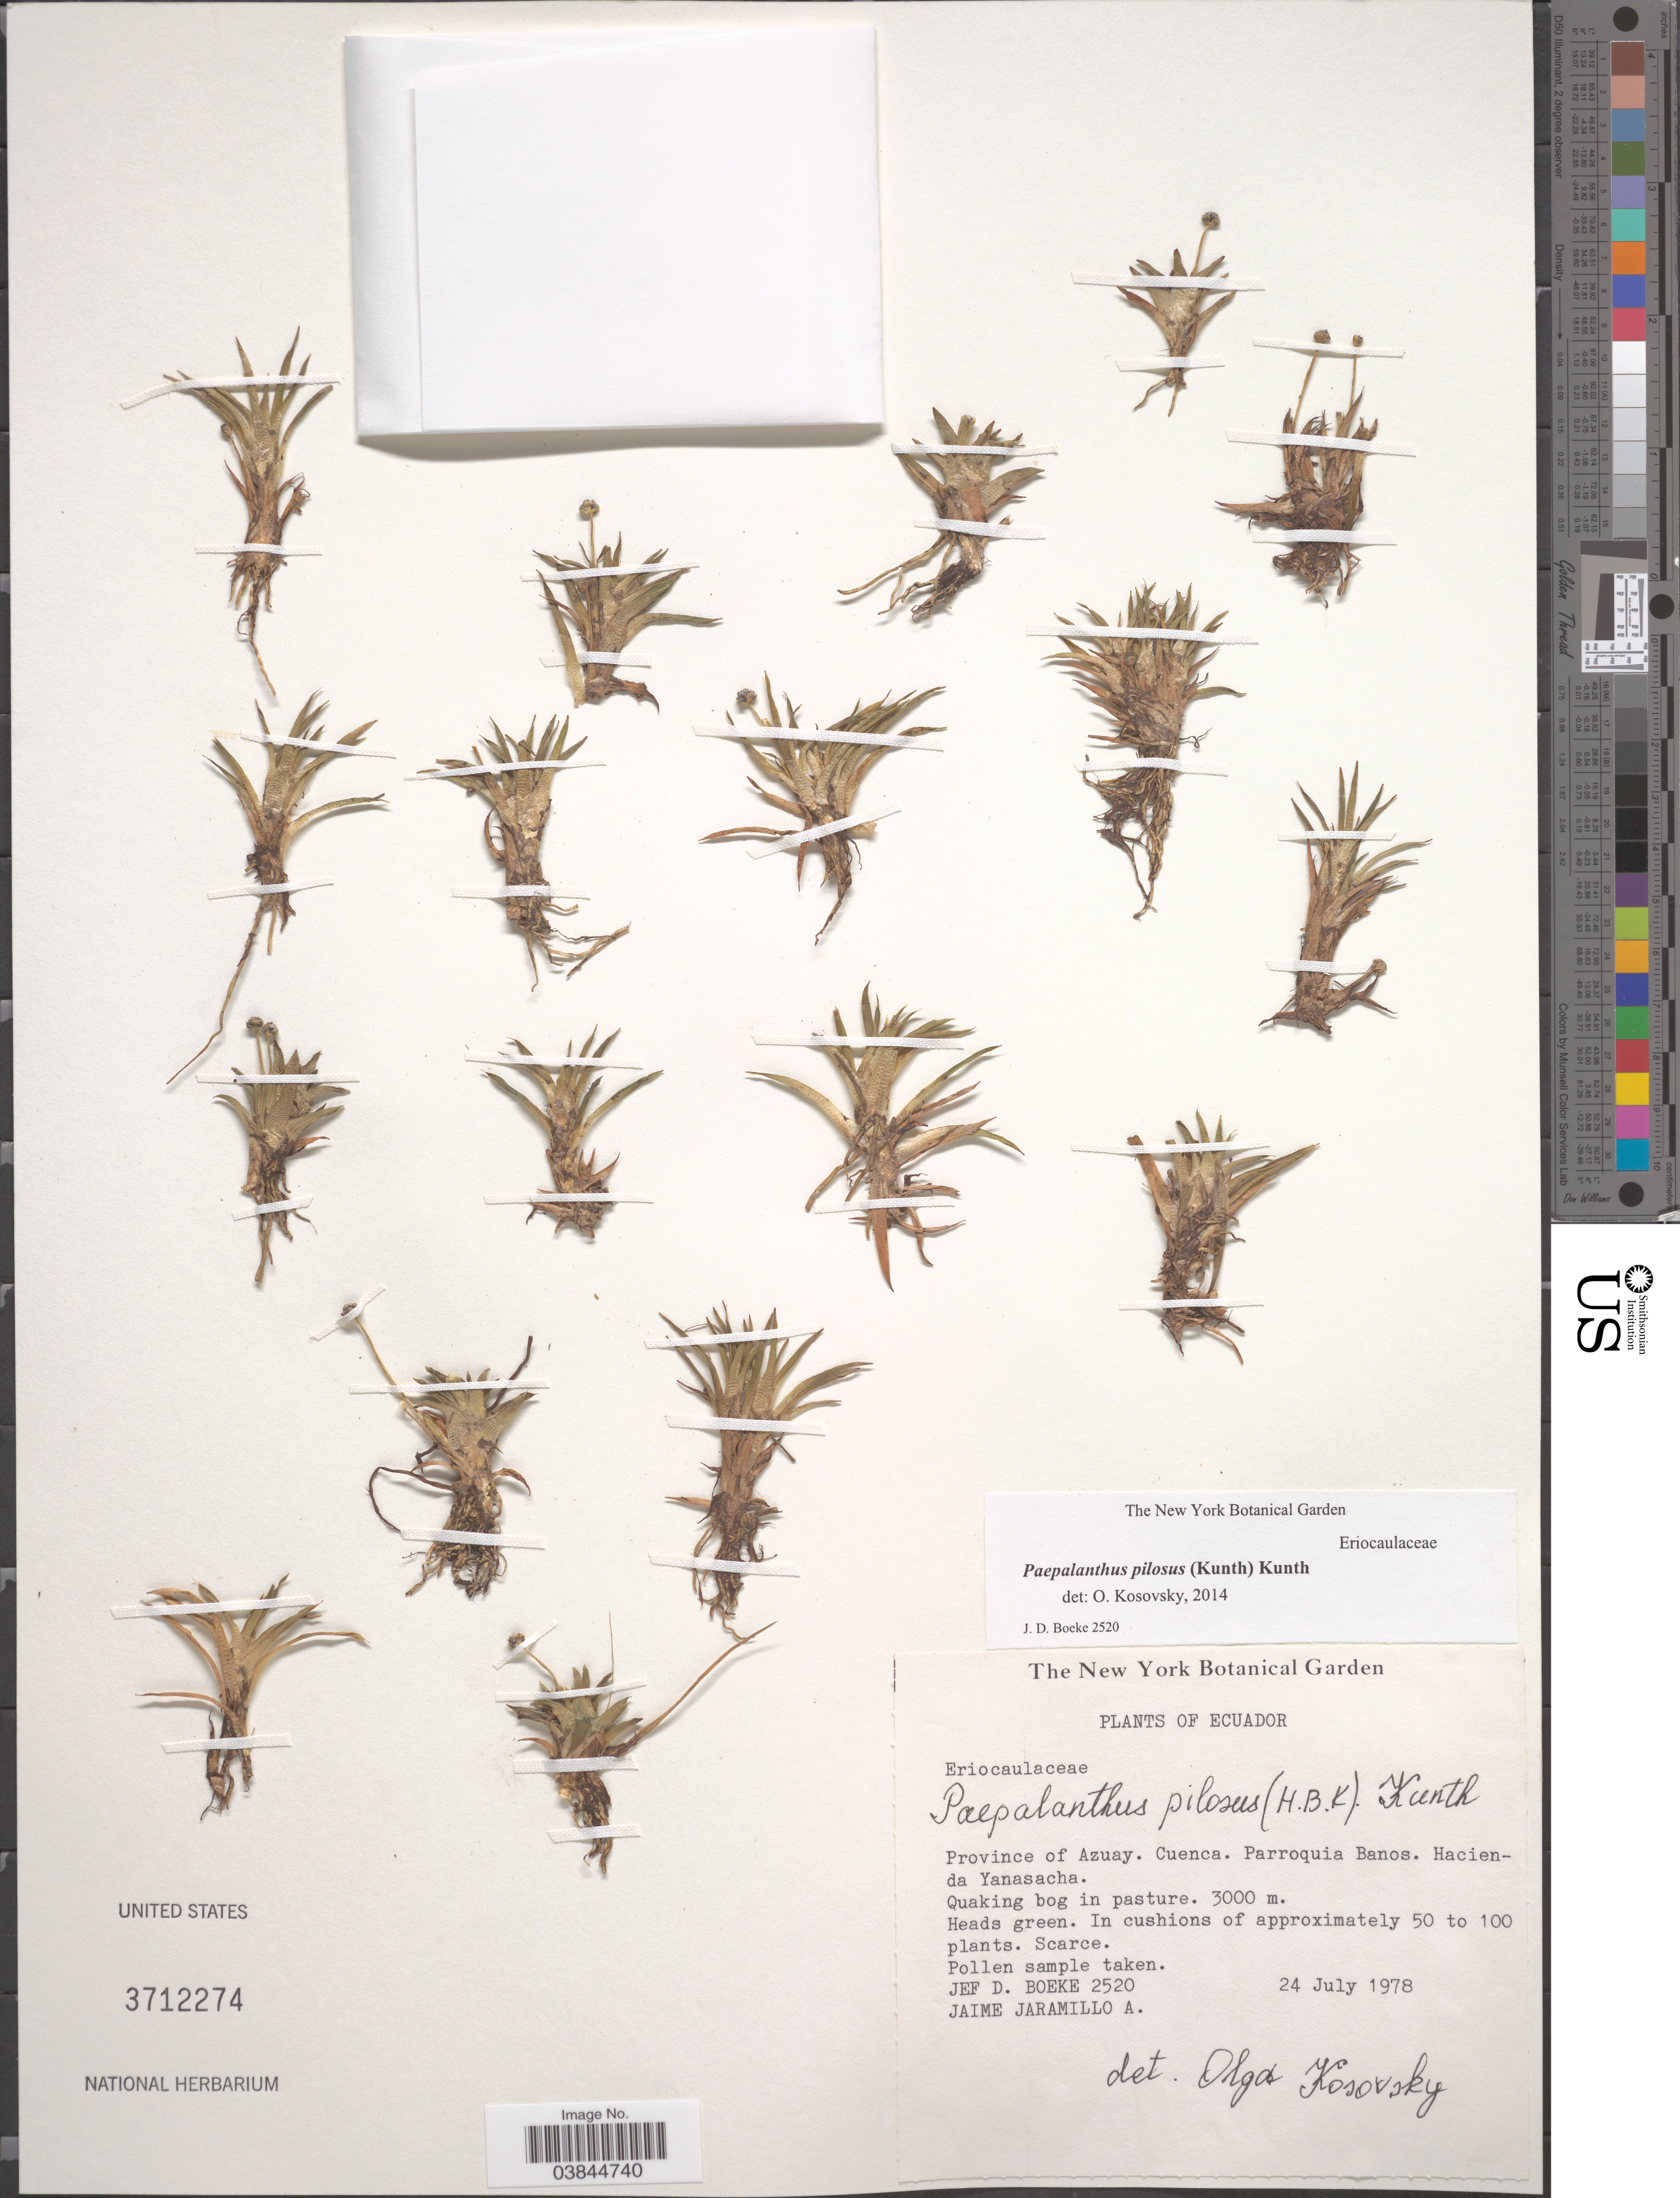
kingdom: Plantae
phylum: Tracheophyta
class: Liliopsida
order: Poales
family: Eriocaulaceae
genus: Paepalanthus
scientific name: Paepalanthus pilosus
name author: (Kunth) Kunth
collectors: J. Boeke & J. L. Jaramillo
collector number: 2520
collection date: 1978-07-24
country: Ecuador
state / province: Azuay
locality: Cuenca. Parroquia Banos. Hacienda Yanasacha. Quaking bog in pasture.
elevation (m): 3000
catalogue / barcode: US 3712274